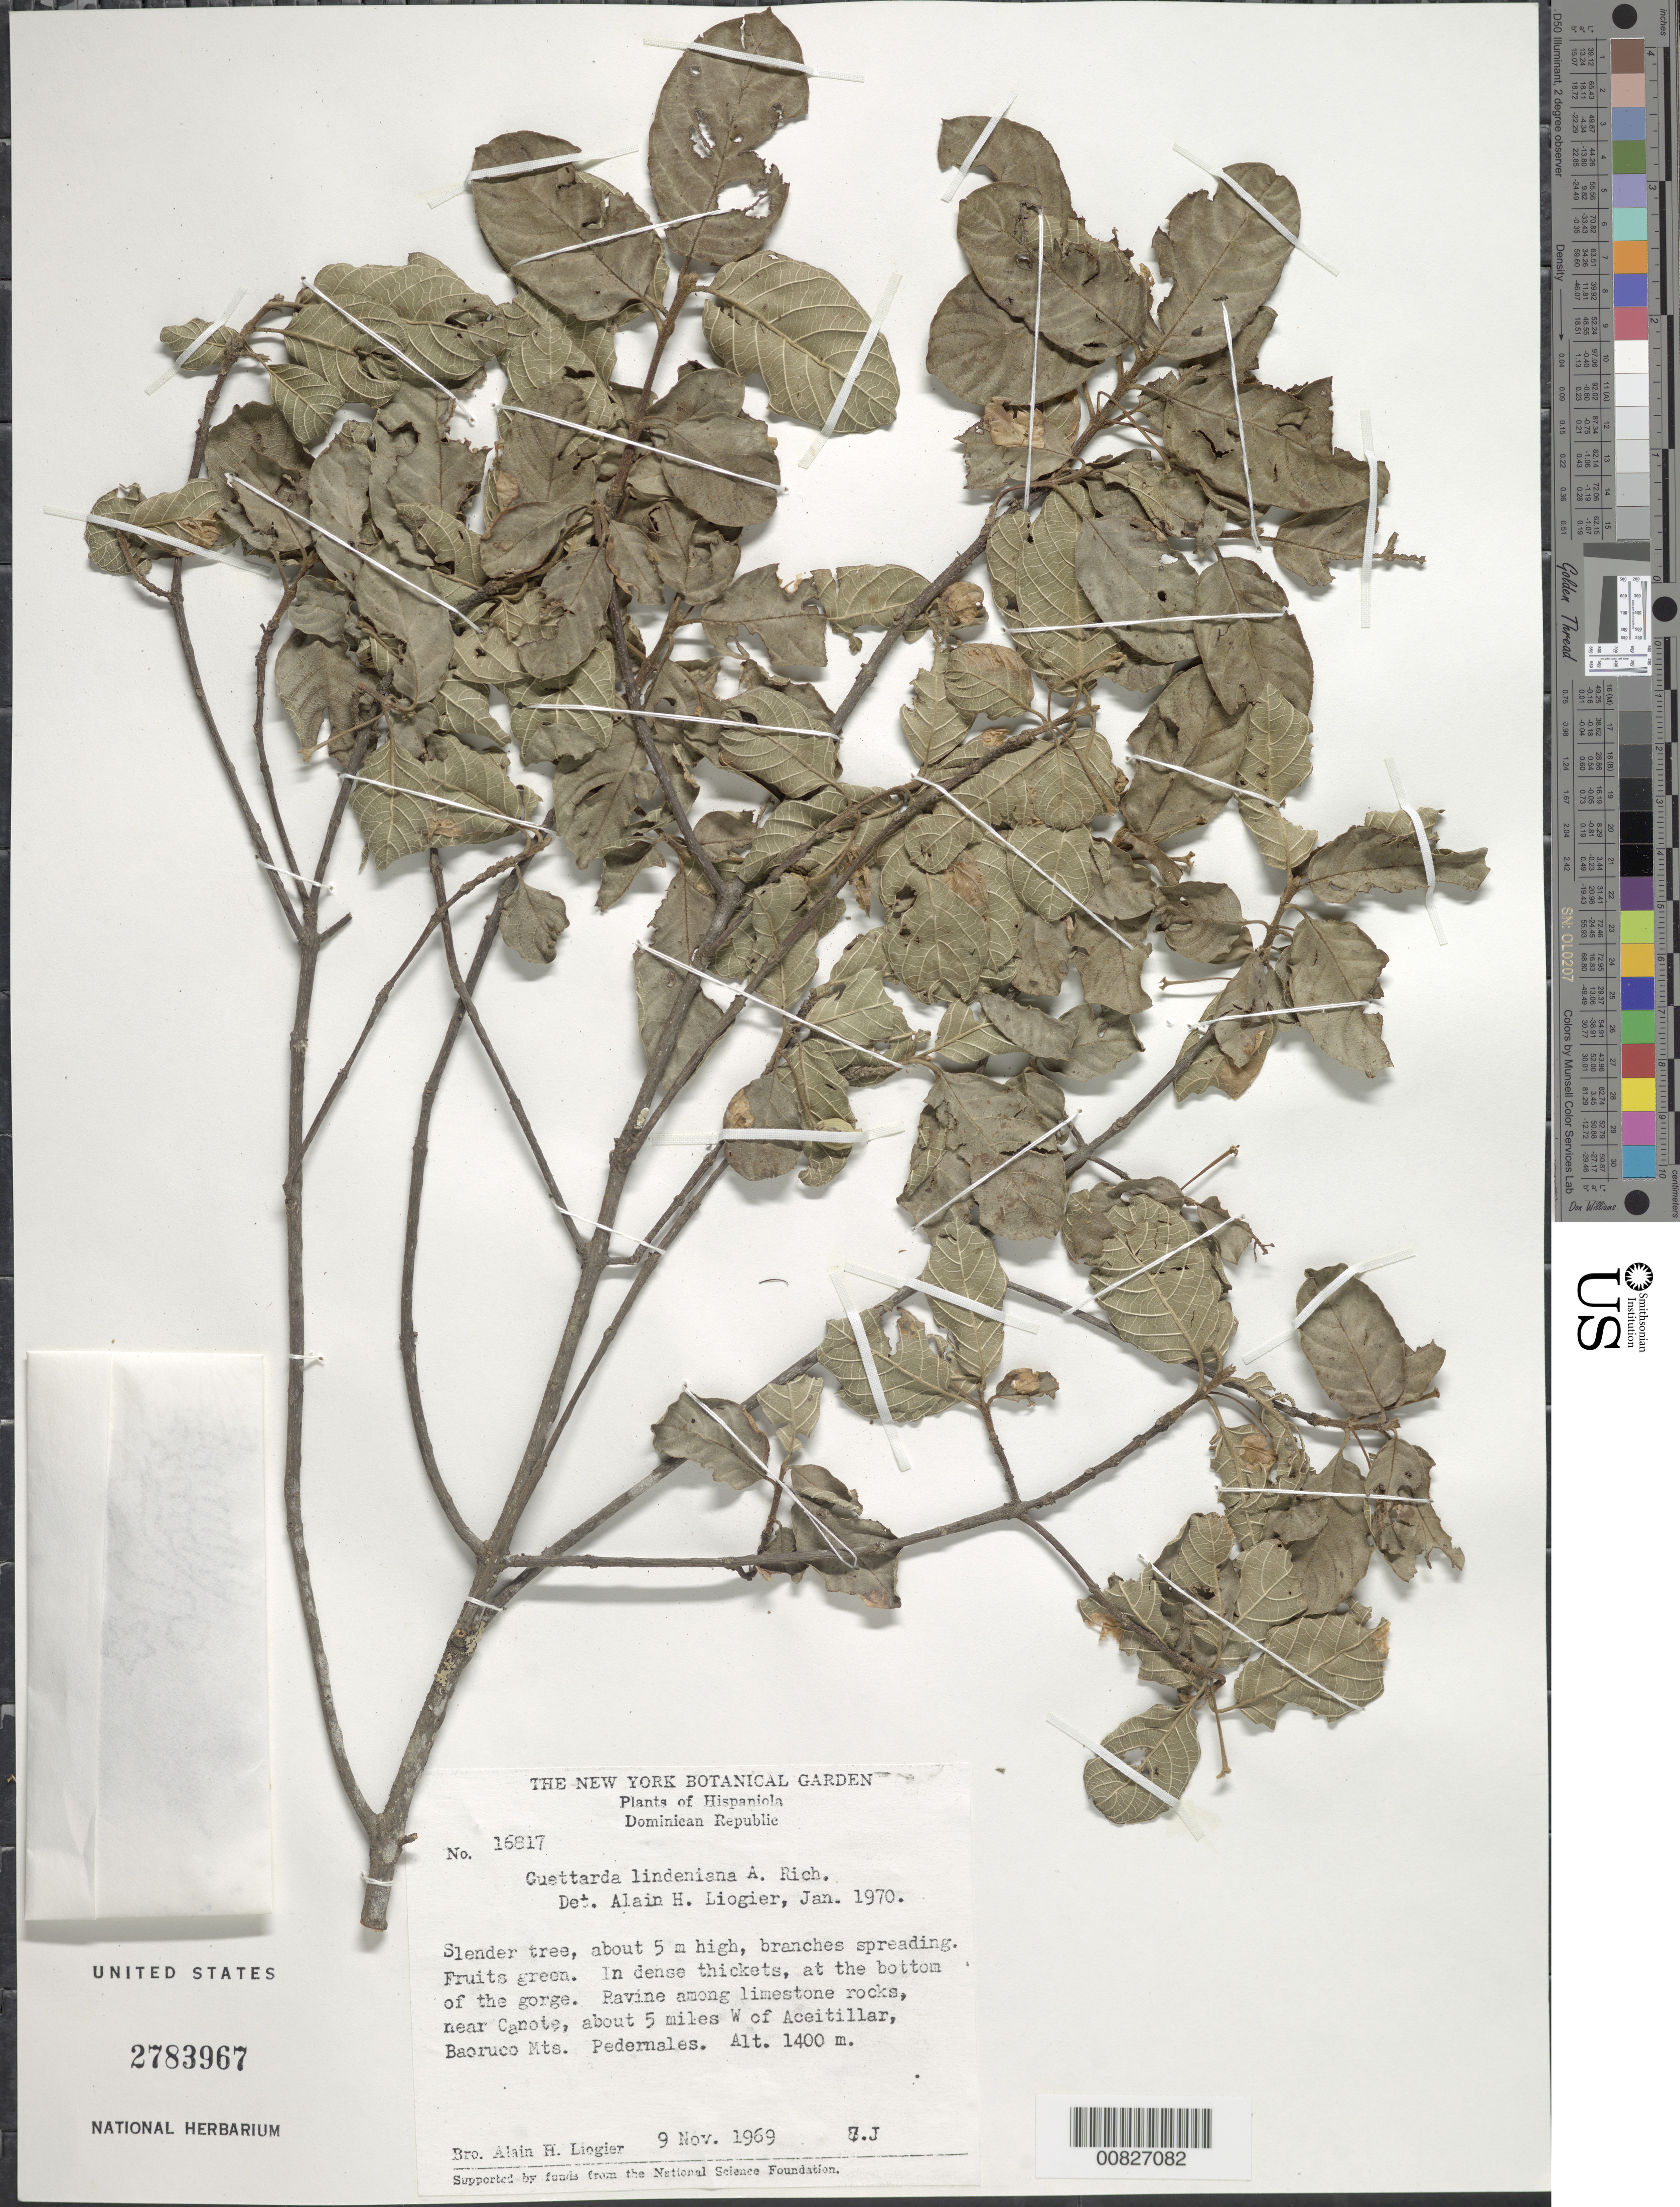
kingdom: Plantae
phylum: Tracheophyta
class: Magnoliopsida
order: Gentianales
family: Rubiaceae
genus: Guettarda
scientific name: Guettarda lindeniana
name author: A. Rich.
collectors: A. H. Liogier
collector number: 16817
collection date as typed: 09 Nov 1969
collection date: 1969-11-09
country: Dominican Republic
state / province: Pedernales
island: Hispaniola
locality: Near Canote, about 5 miles W of Aceitillar, Baoruco Mts.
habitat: In dense thickets, at bottom of gorge, along ravine and among limestone rocks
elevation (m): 1400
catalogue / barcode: US 2783967